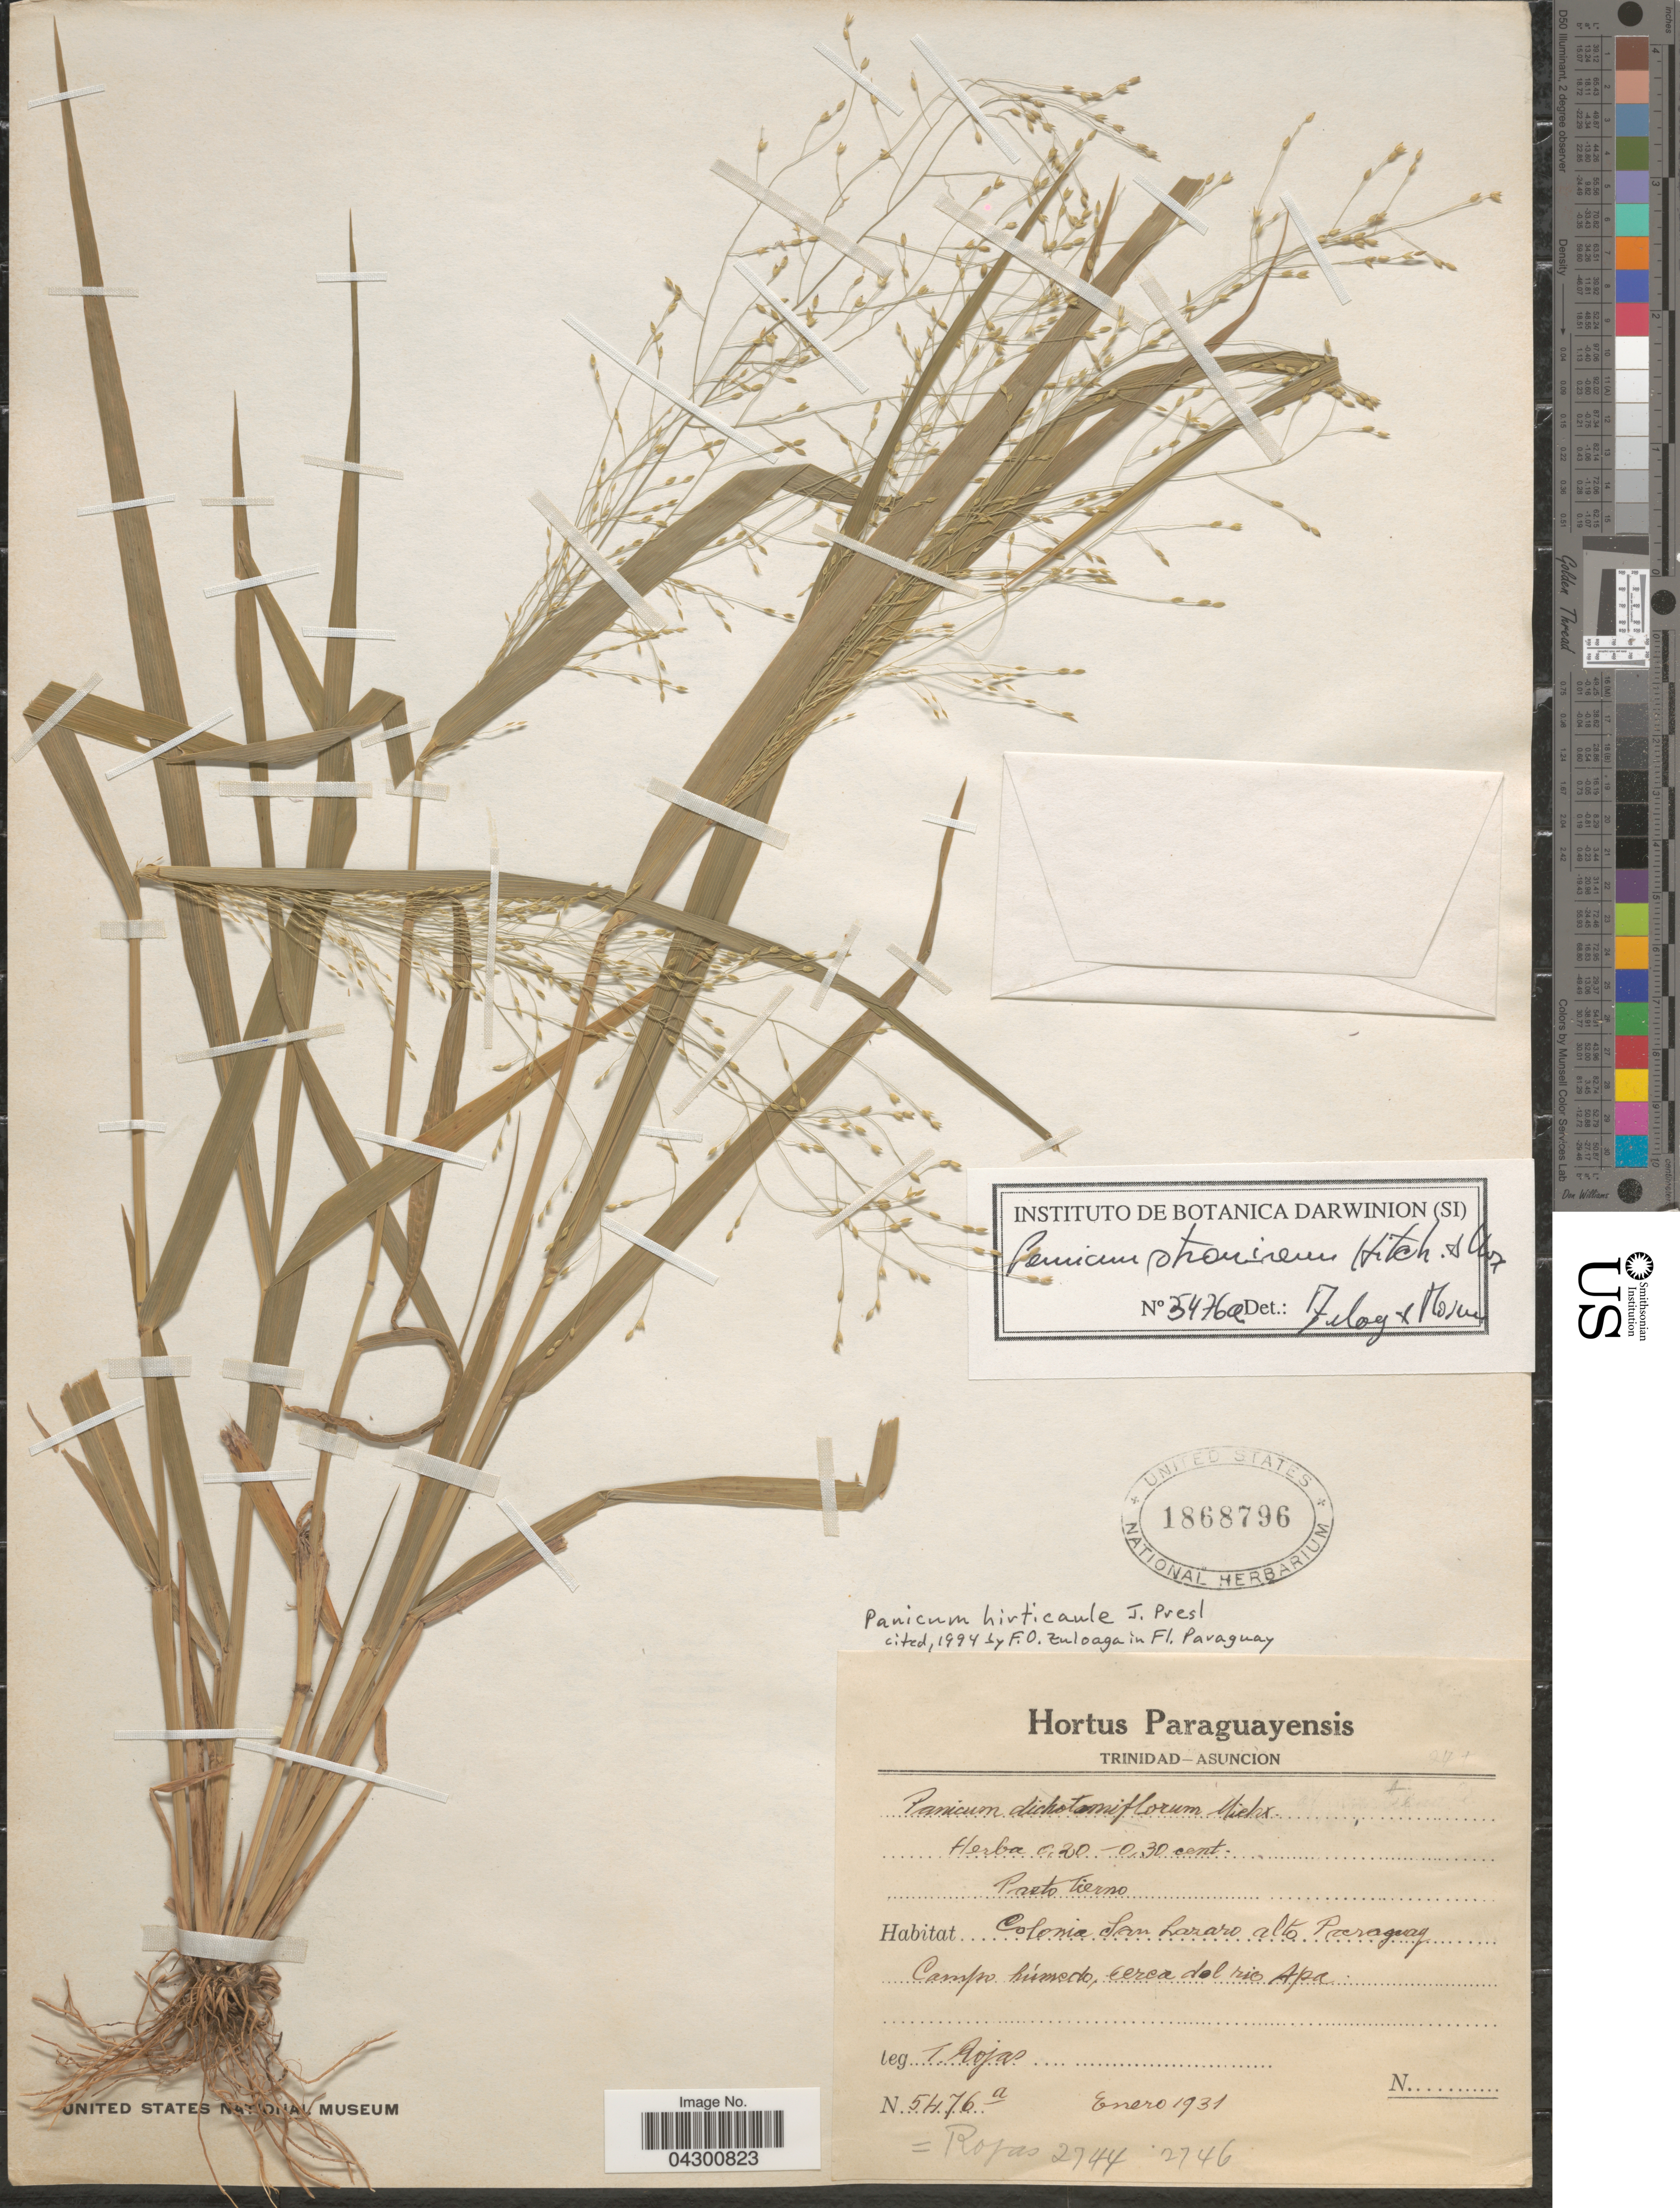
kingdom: Plantae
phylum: Tracheophyta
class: Liliopsida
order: Poales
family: Poaceae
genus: Panicum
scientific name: Panicum stramineum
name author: Hitchc. & Chase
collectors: T. Rojas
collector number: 5476a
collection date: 1931-01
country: Paraguay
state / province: Asuncion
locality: Colonia San Lazaro alto Paraguay. Campo húmedo, cerca del rio Apa.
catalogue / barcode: US 1868796